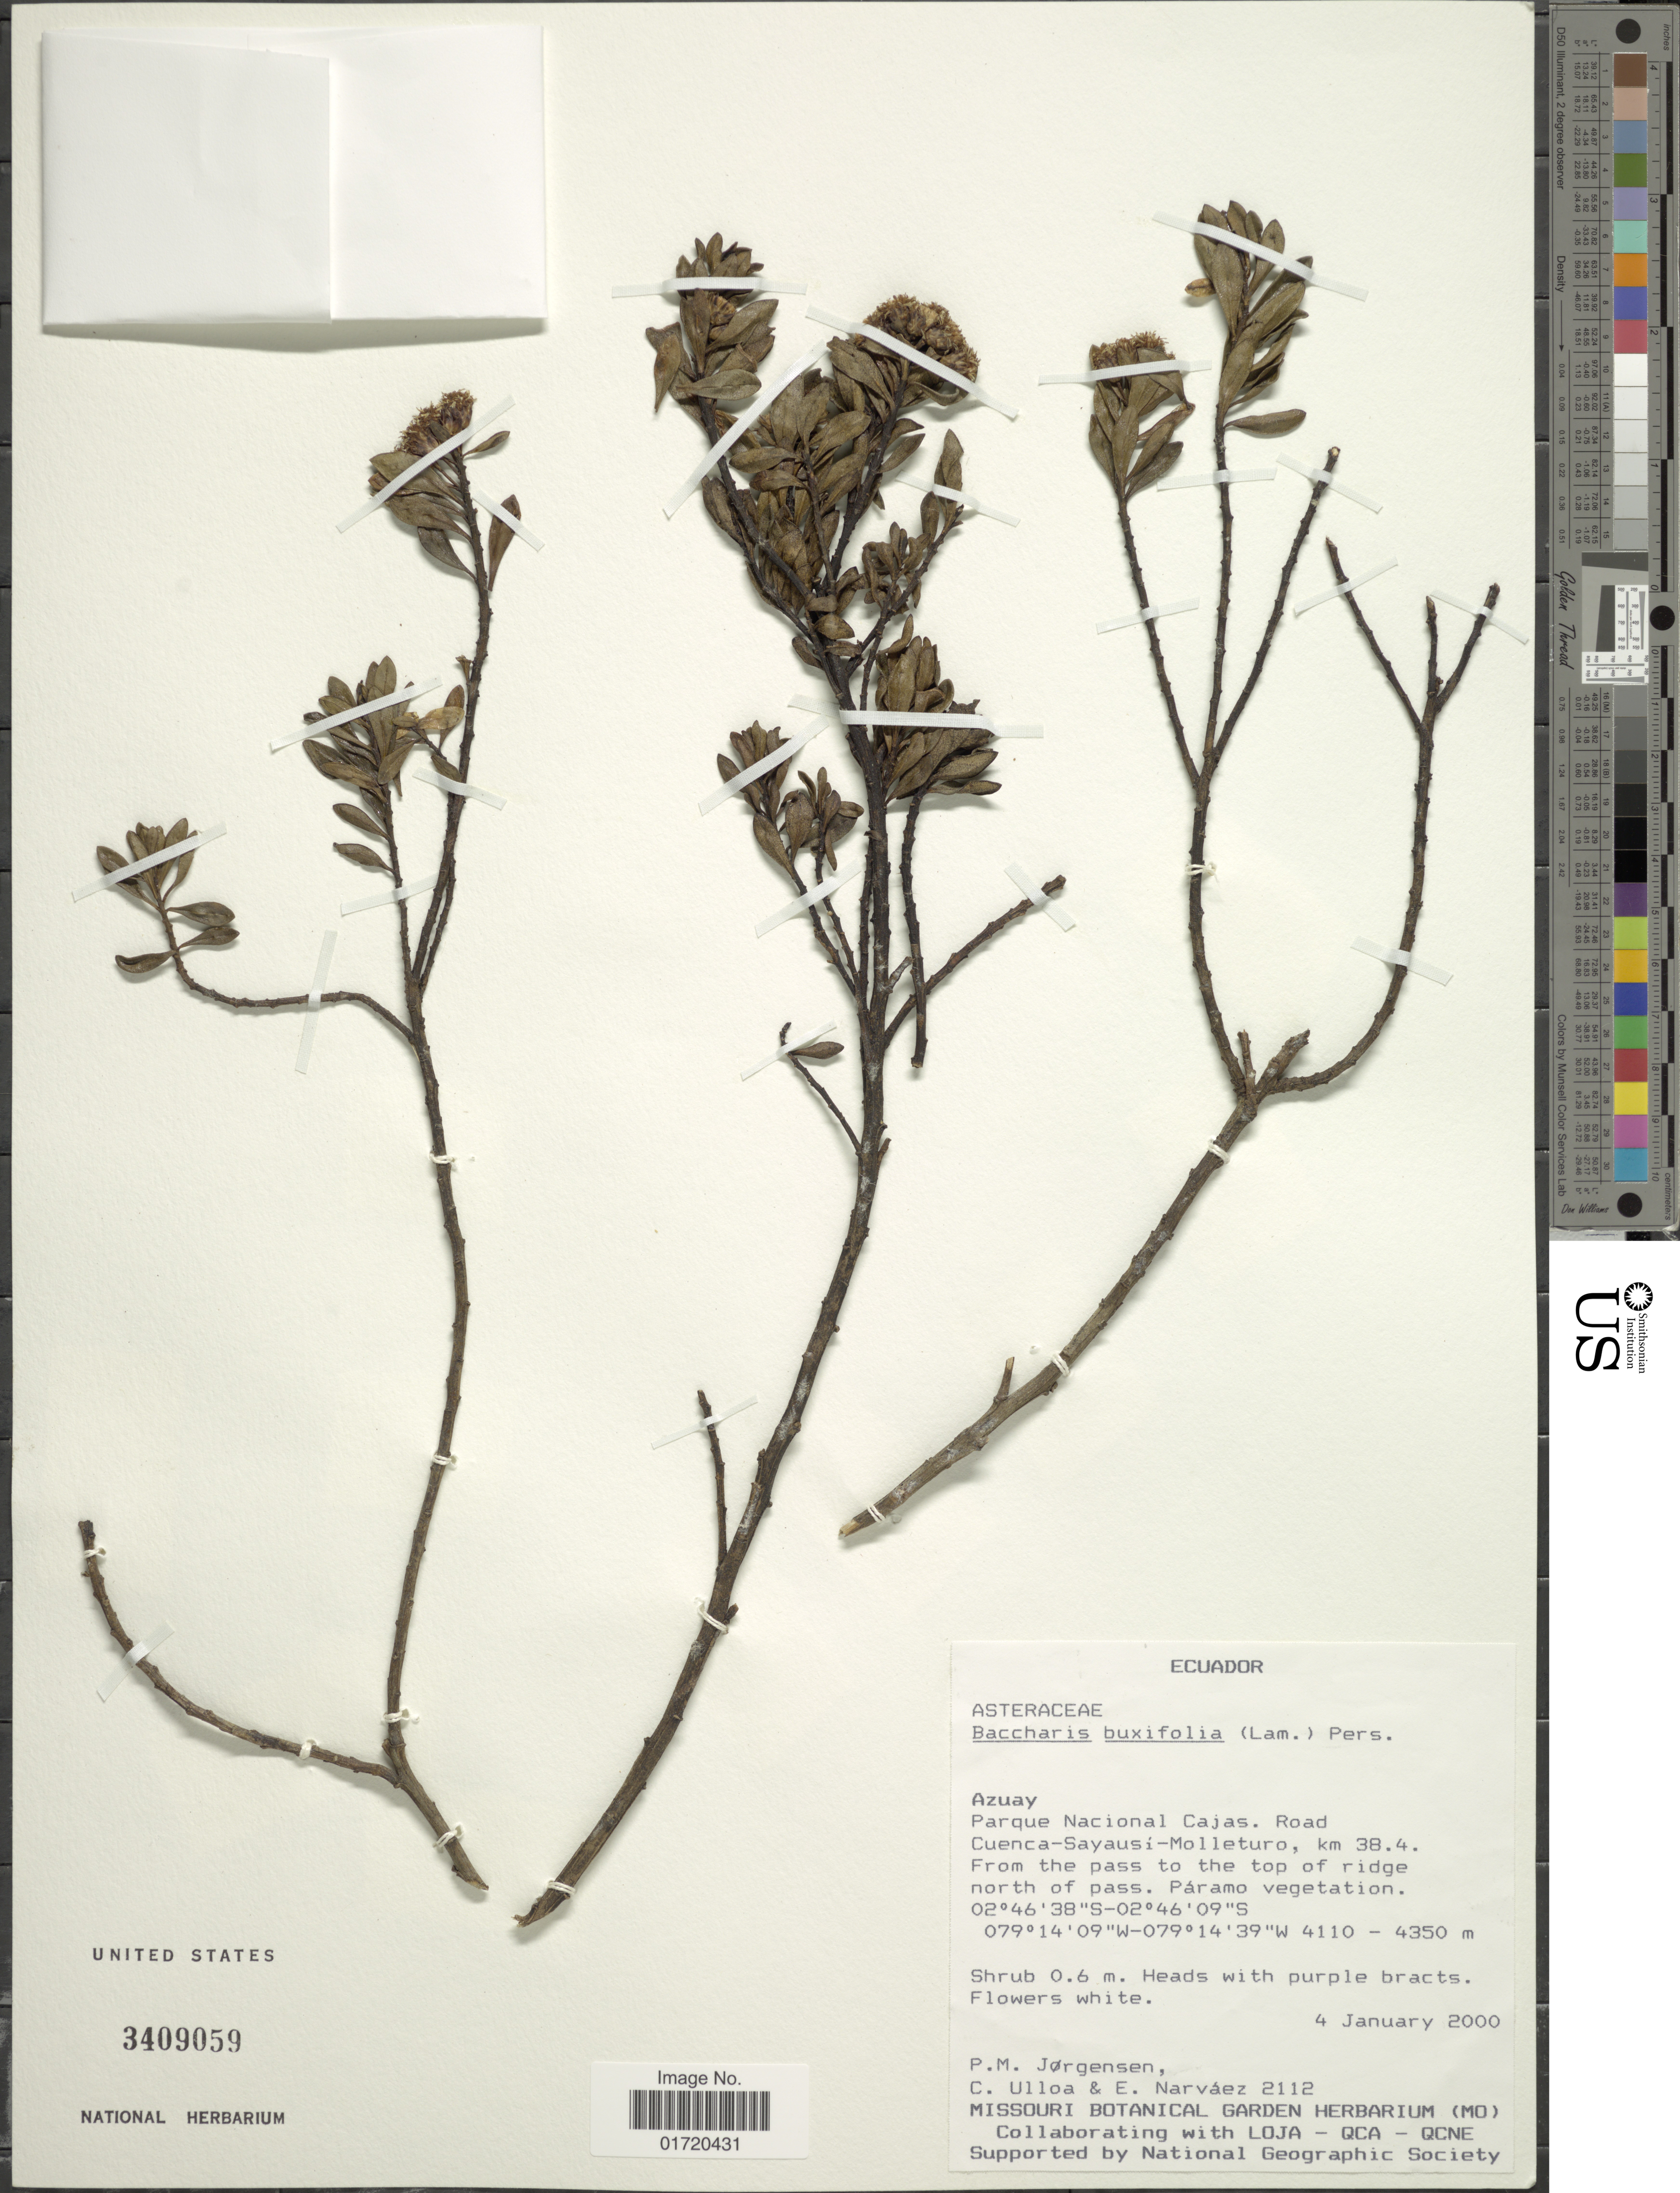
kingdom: Plantae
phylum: Tracheophyta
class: Magnoliopsida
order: Asterales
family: Asteraceae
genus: Baccharis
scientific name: Baccharis buxifolia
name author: (Lam.) Pers.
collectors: P. Jørgensen, C. Ulloa & E. Narváez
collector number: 2112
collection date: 2000-01-04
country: Ecuador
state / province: Azuay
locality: Parque Nacional Cajas. Road Cuenca-Sayausi-Molleturo, km 38.4.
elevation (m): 4110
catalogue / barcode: US 3409059